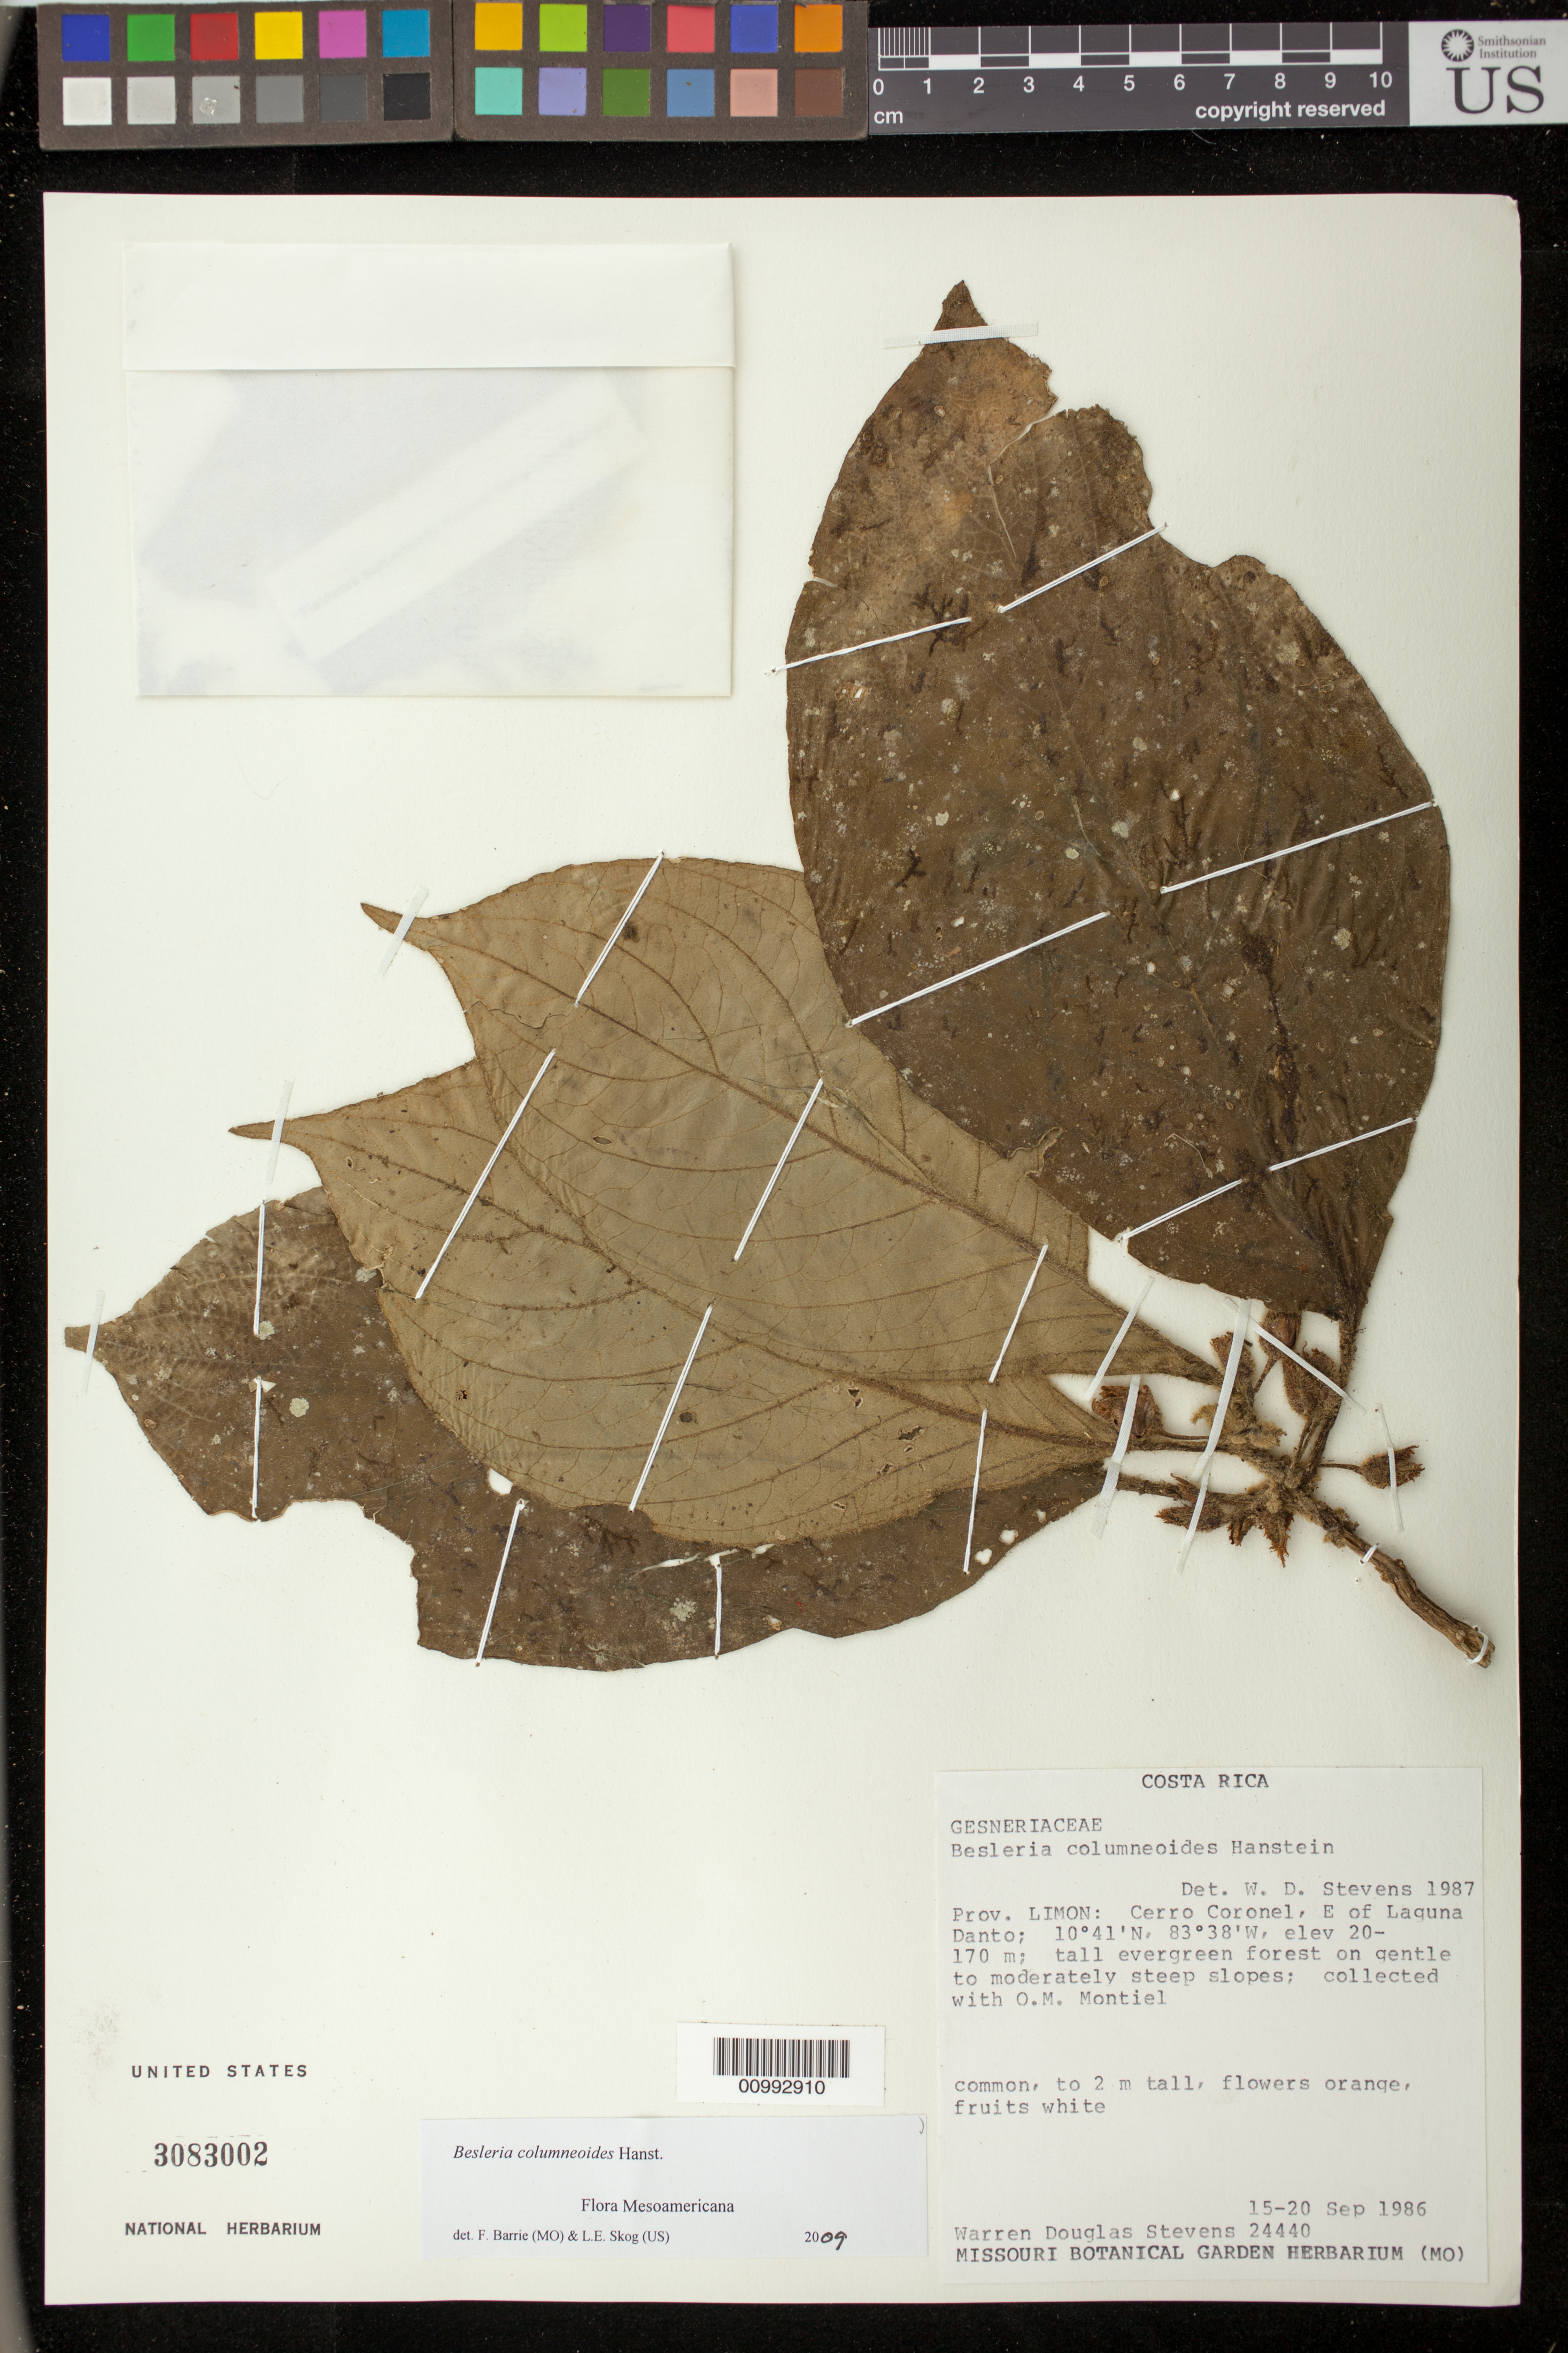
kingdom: Plantae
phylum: Tracheophyta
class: Magnoliopsida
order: Lamiales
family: Gesneriaceae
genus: Besleria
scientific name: Besleria columneoides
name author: Hanst.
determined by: Barrie, F. R.; Skog, Laurence E.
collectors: W. D. Stevens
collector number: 24440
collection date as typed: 15-20 Sep 1986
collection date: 1986-09-15/1986-09-20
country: Costa Rica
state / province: Limón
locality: Prov. Limon: Cerro Coronel, E of Laguna Danto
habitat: Tall evergreen forest and edge of Raphia swamp on gentle to moderately steep slopes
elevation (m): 20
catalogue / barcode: US 3083002